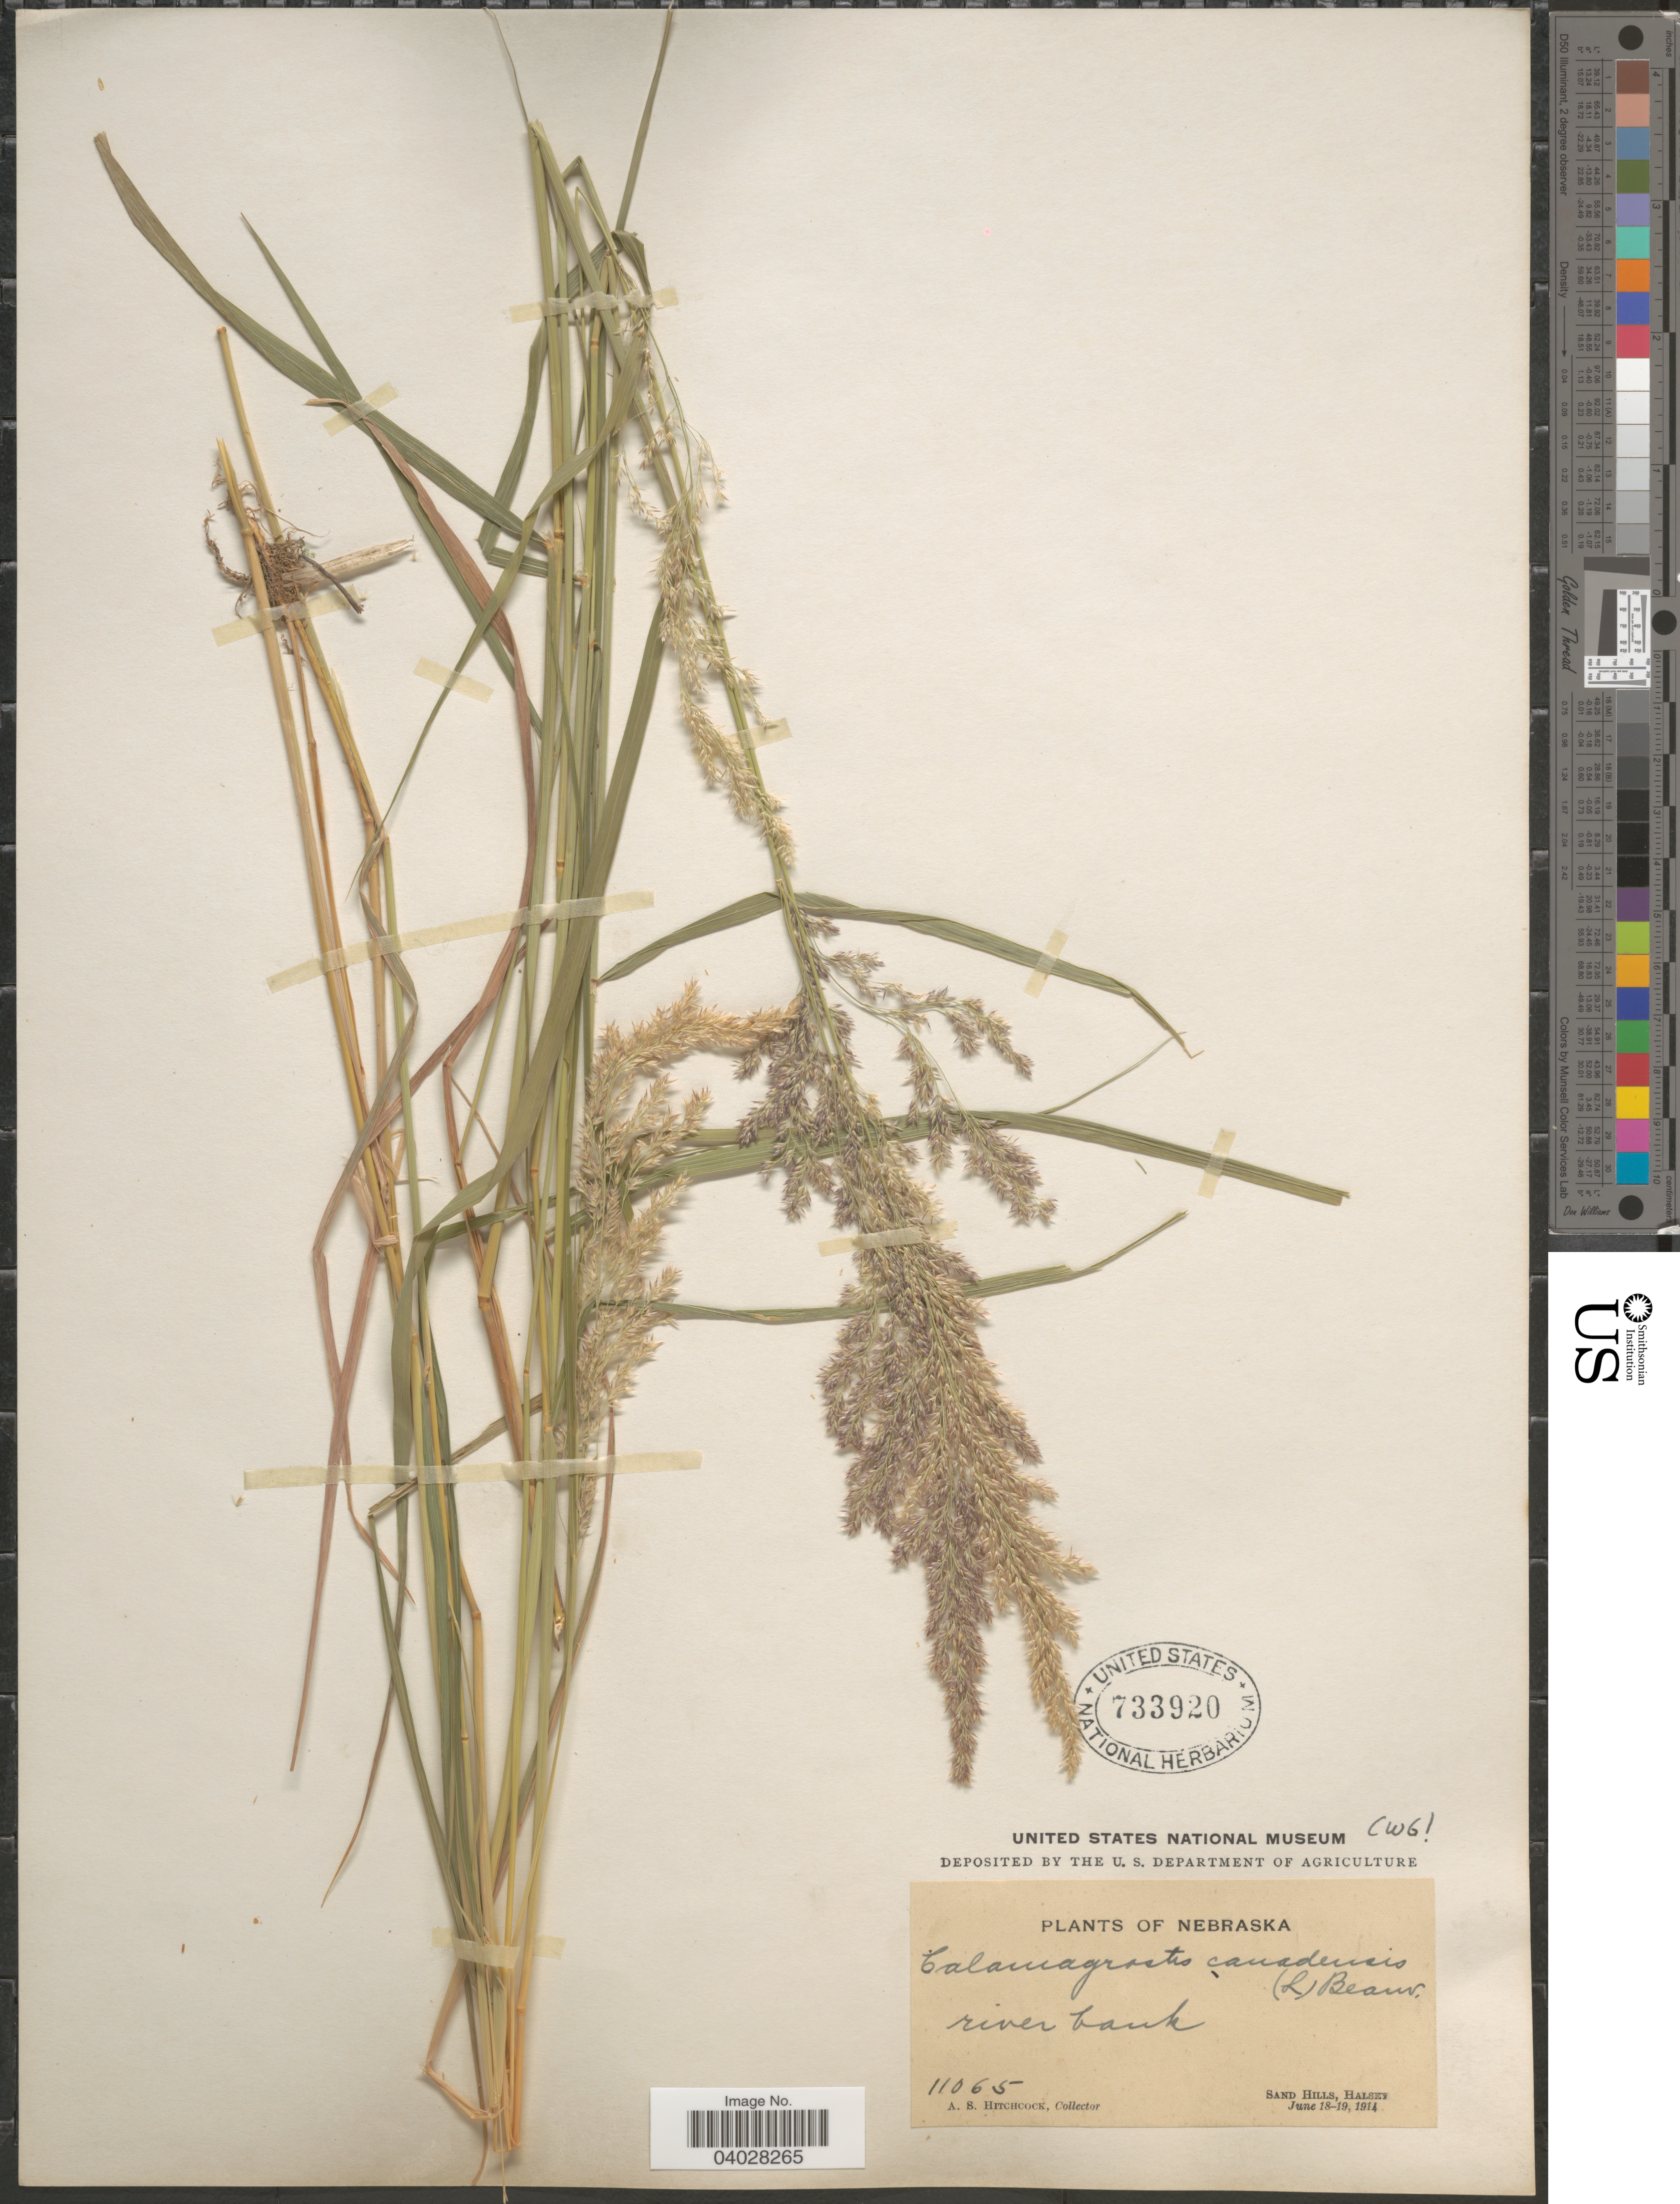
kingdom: Plantae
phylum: Tracheophyta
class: Liliopsida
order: Poales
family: Poaceae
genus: Calamagrostis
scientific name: Calamagrostis canadensis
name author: (Michx.) P. Beauv.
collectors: A. S. Hitchcock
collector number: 11065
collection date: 1914-06-18/1914-06-19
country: United States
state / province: Nebraska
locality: River bank. Sand Hills, Halsey.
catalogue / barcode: US 733920